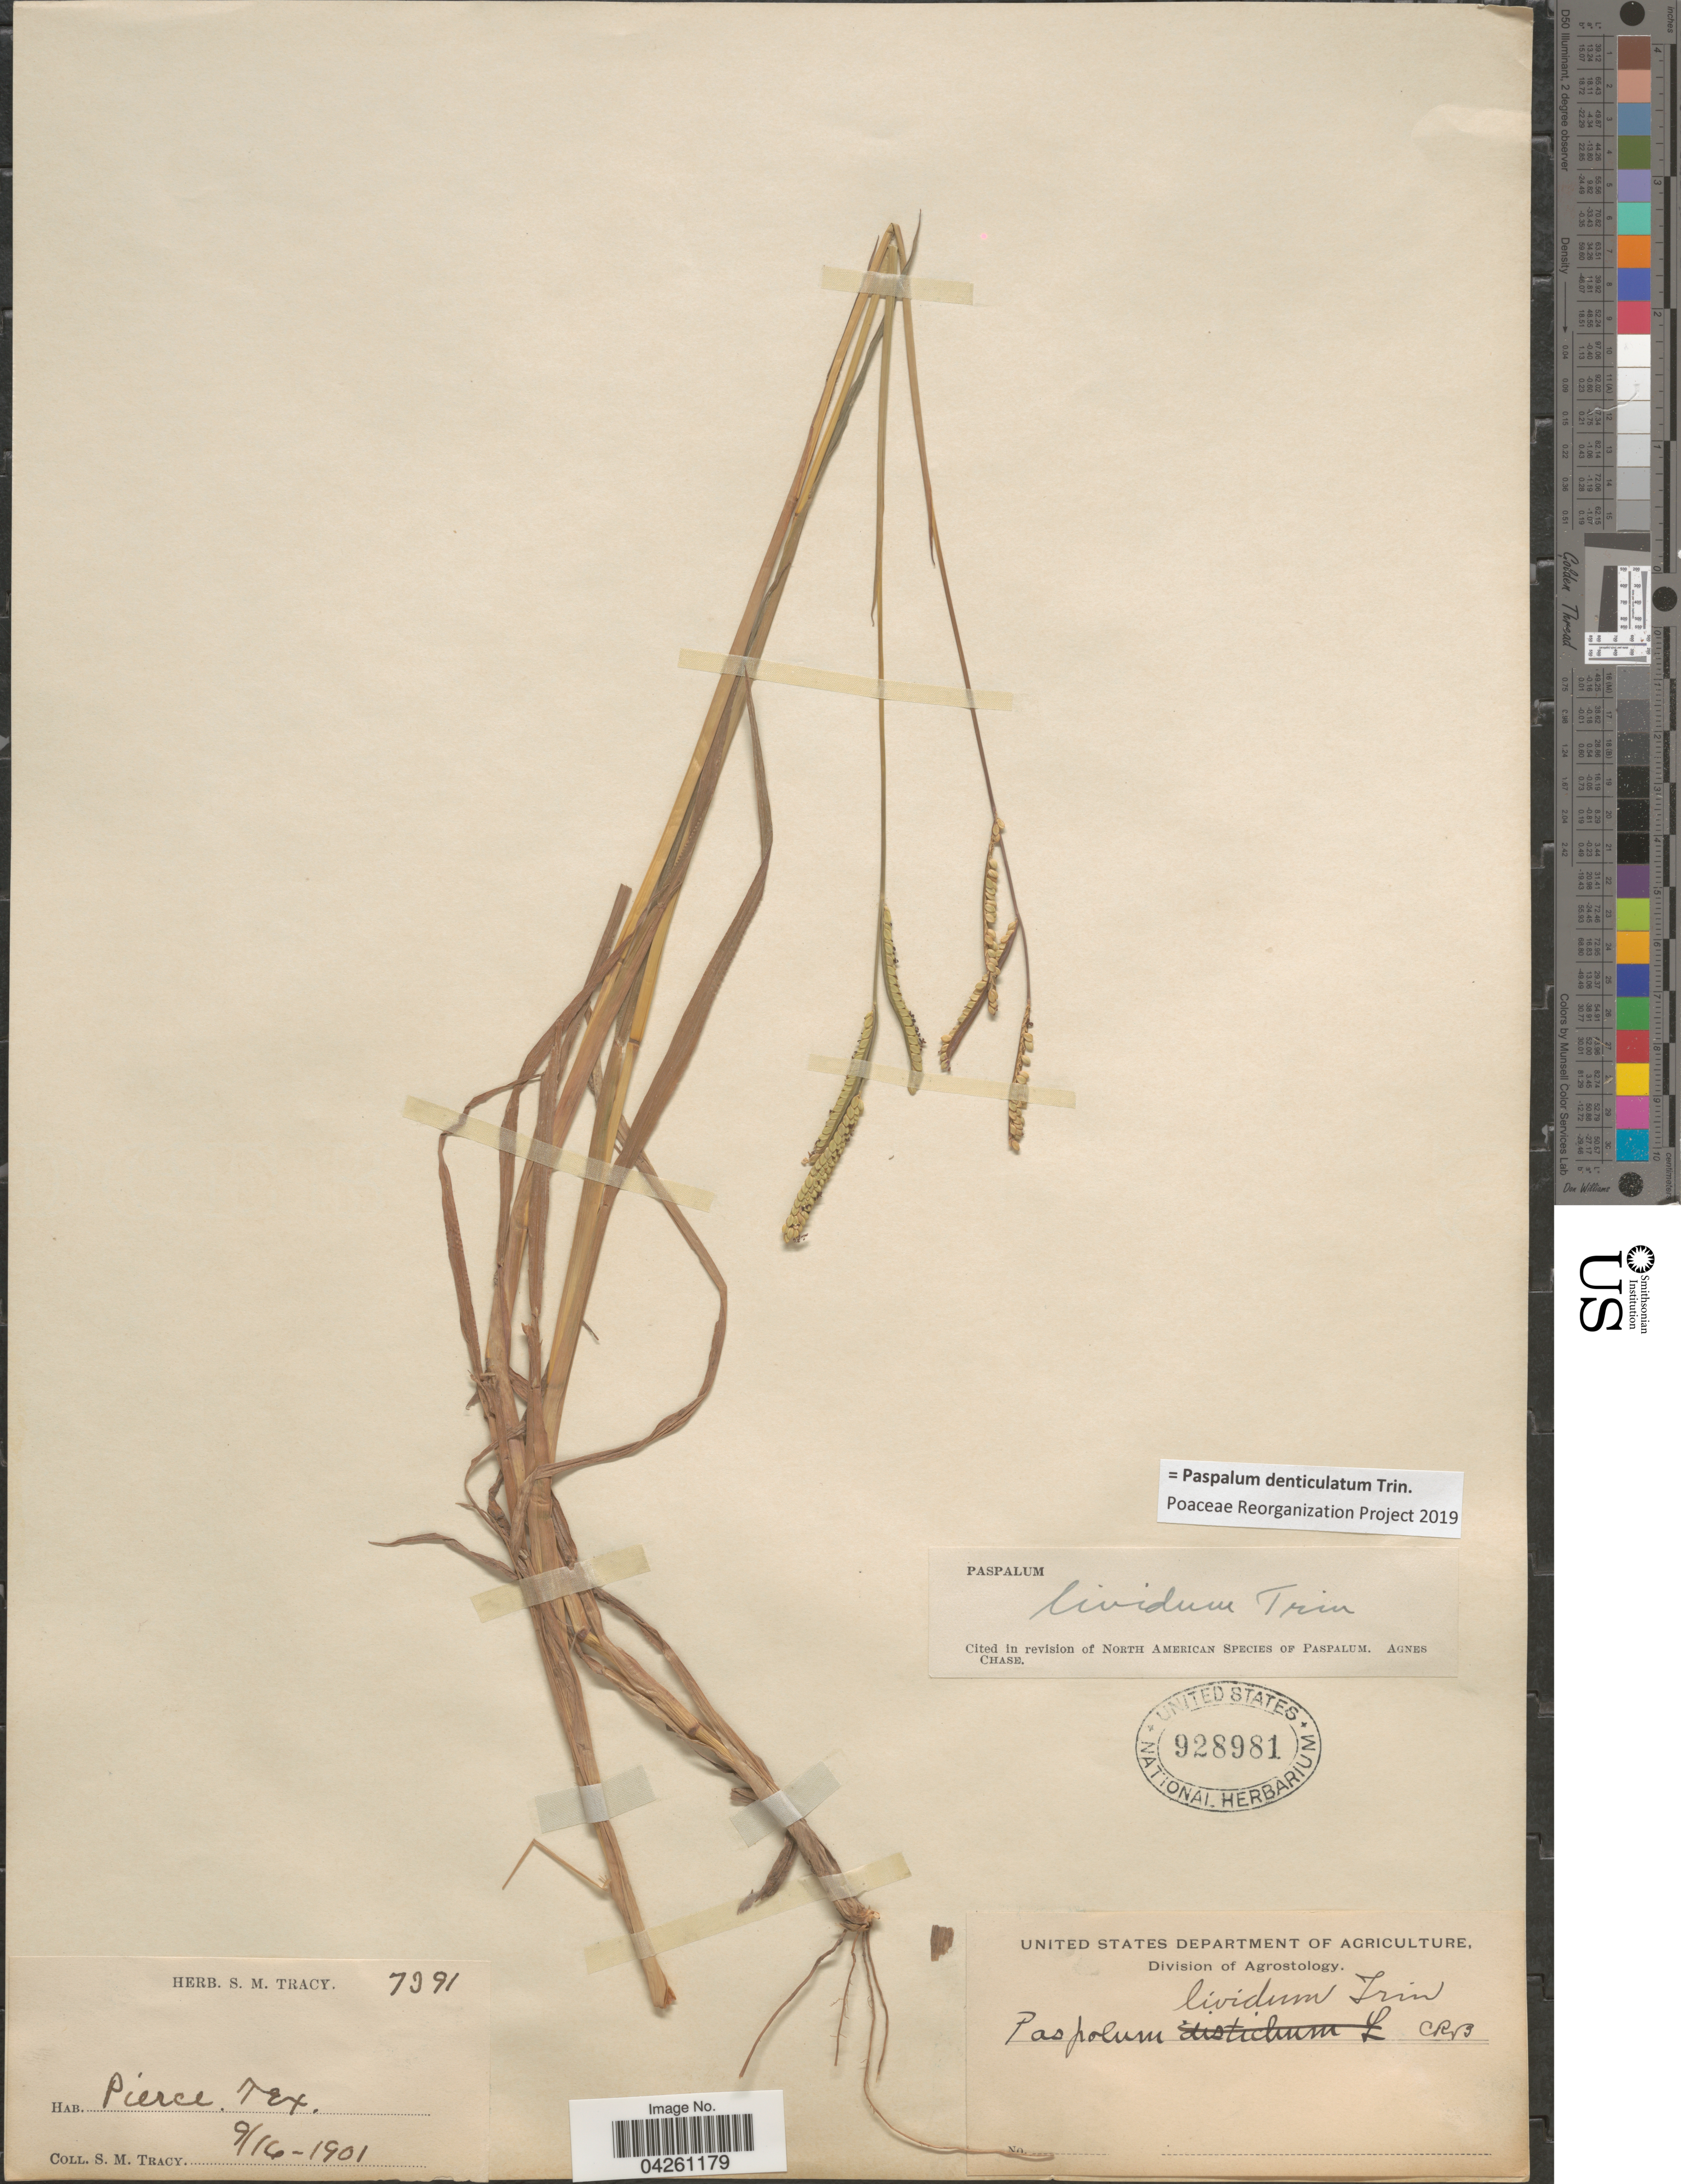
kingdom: Plantae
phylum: Tracheophyta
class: Liliopsida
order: Poales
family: Poaceae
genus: Paspalum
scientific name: Paspalum denticulatum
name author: Trin.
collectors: S. M. Tracy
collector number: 7391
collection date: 1901-09-16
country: United States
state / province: Texas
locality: Pierce.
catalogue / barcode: US 928981